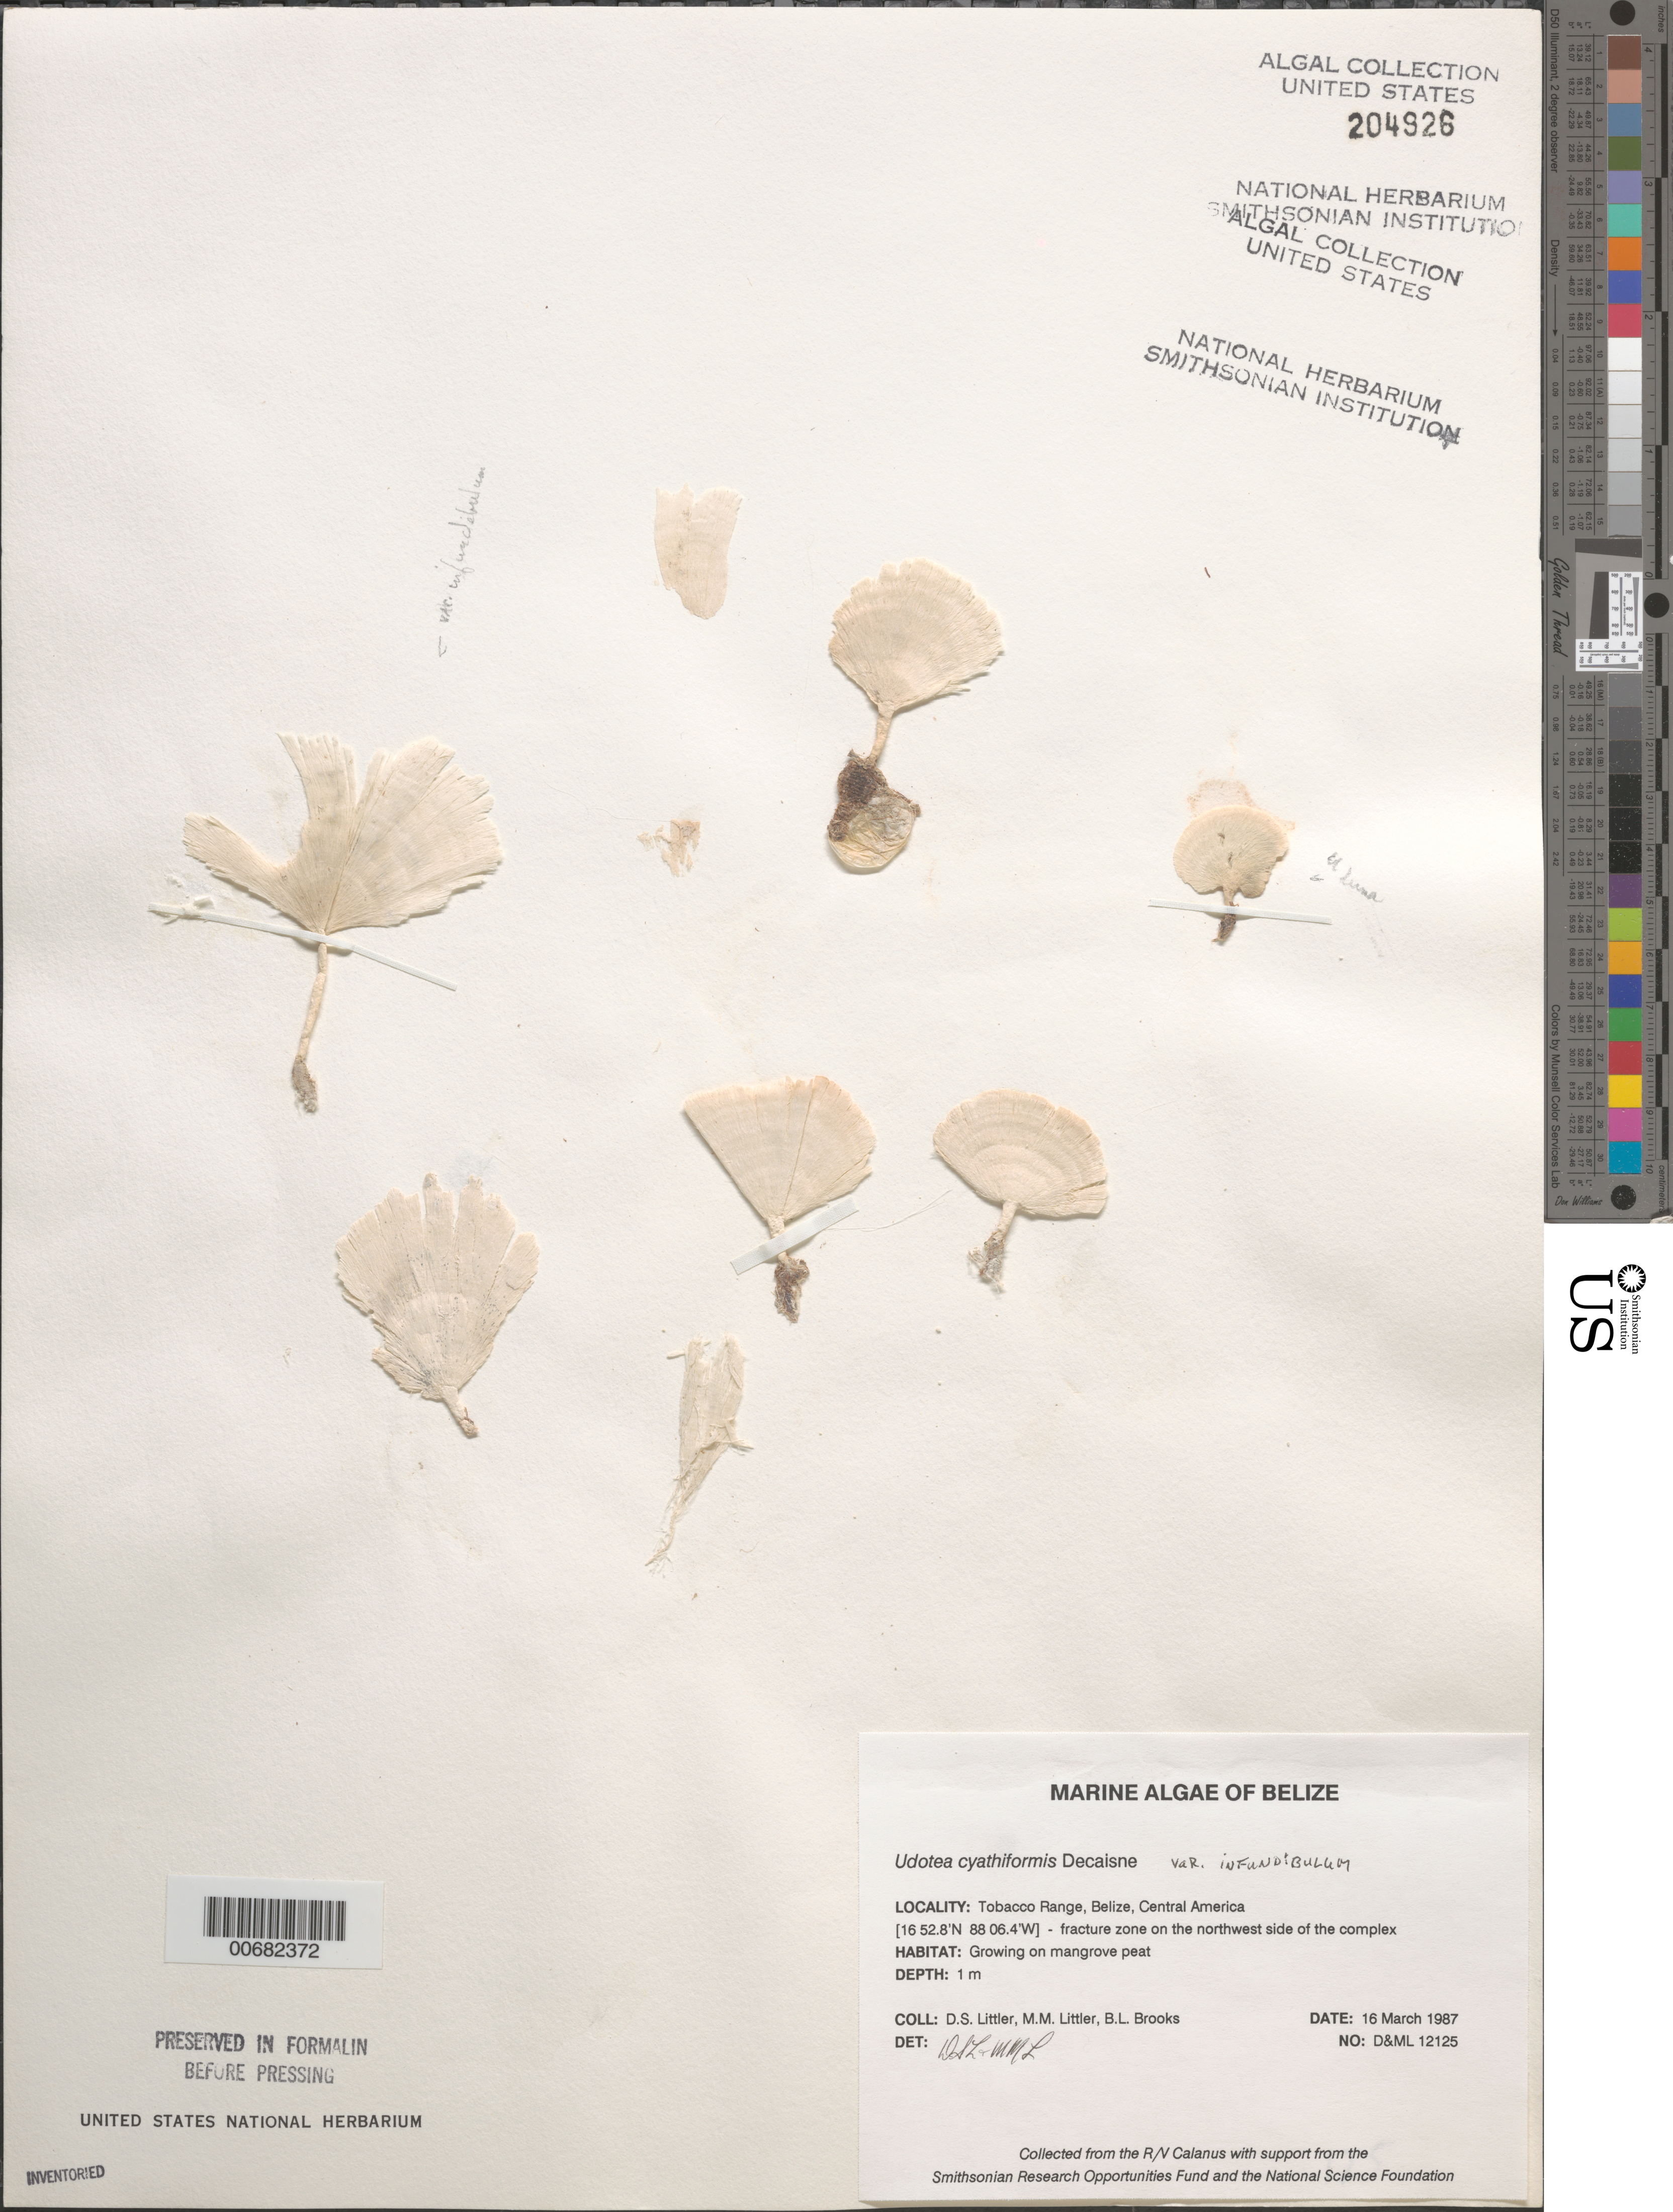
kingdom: Plantae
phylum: Chlorophyta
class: Ulvophyceae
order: Bryopsidales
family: Udoteaceae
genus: Udotea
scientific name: Udotea cyathiformis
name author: Decne.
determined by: Littler, D. S.; Littler, M. M.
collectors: D. S. Littler, M. M. Littler & B. Brooks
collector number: D&ML 12125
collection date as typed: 16 Mar 1987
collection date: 1987-03-16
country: Belize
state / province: Stann Creek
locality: Tobacco Range fracture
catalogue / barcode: US 204926